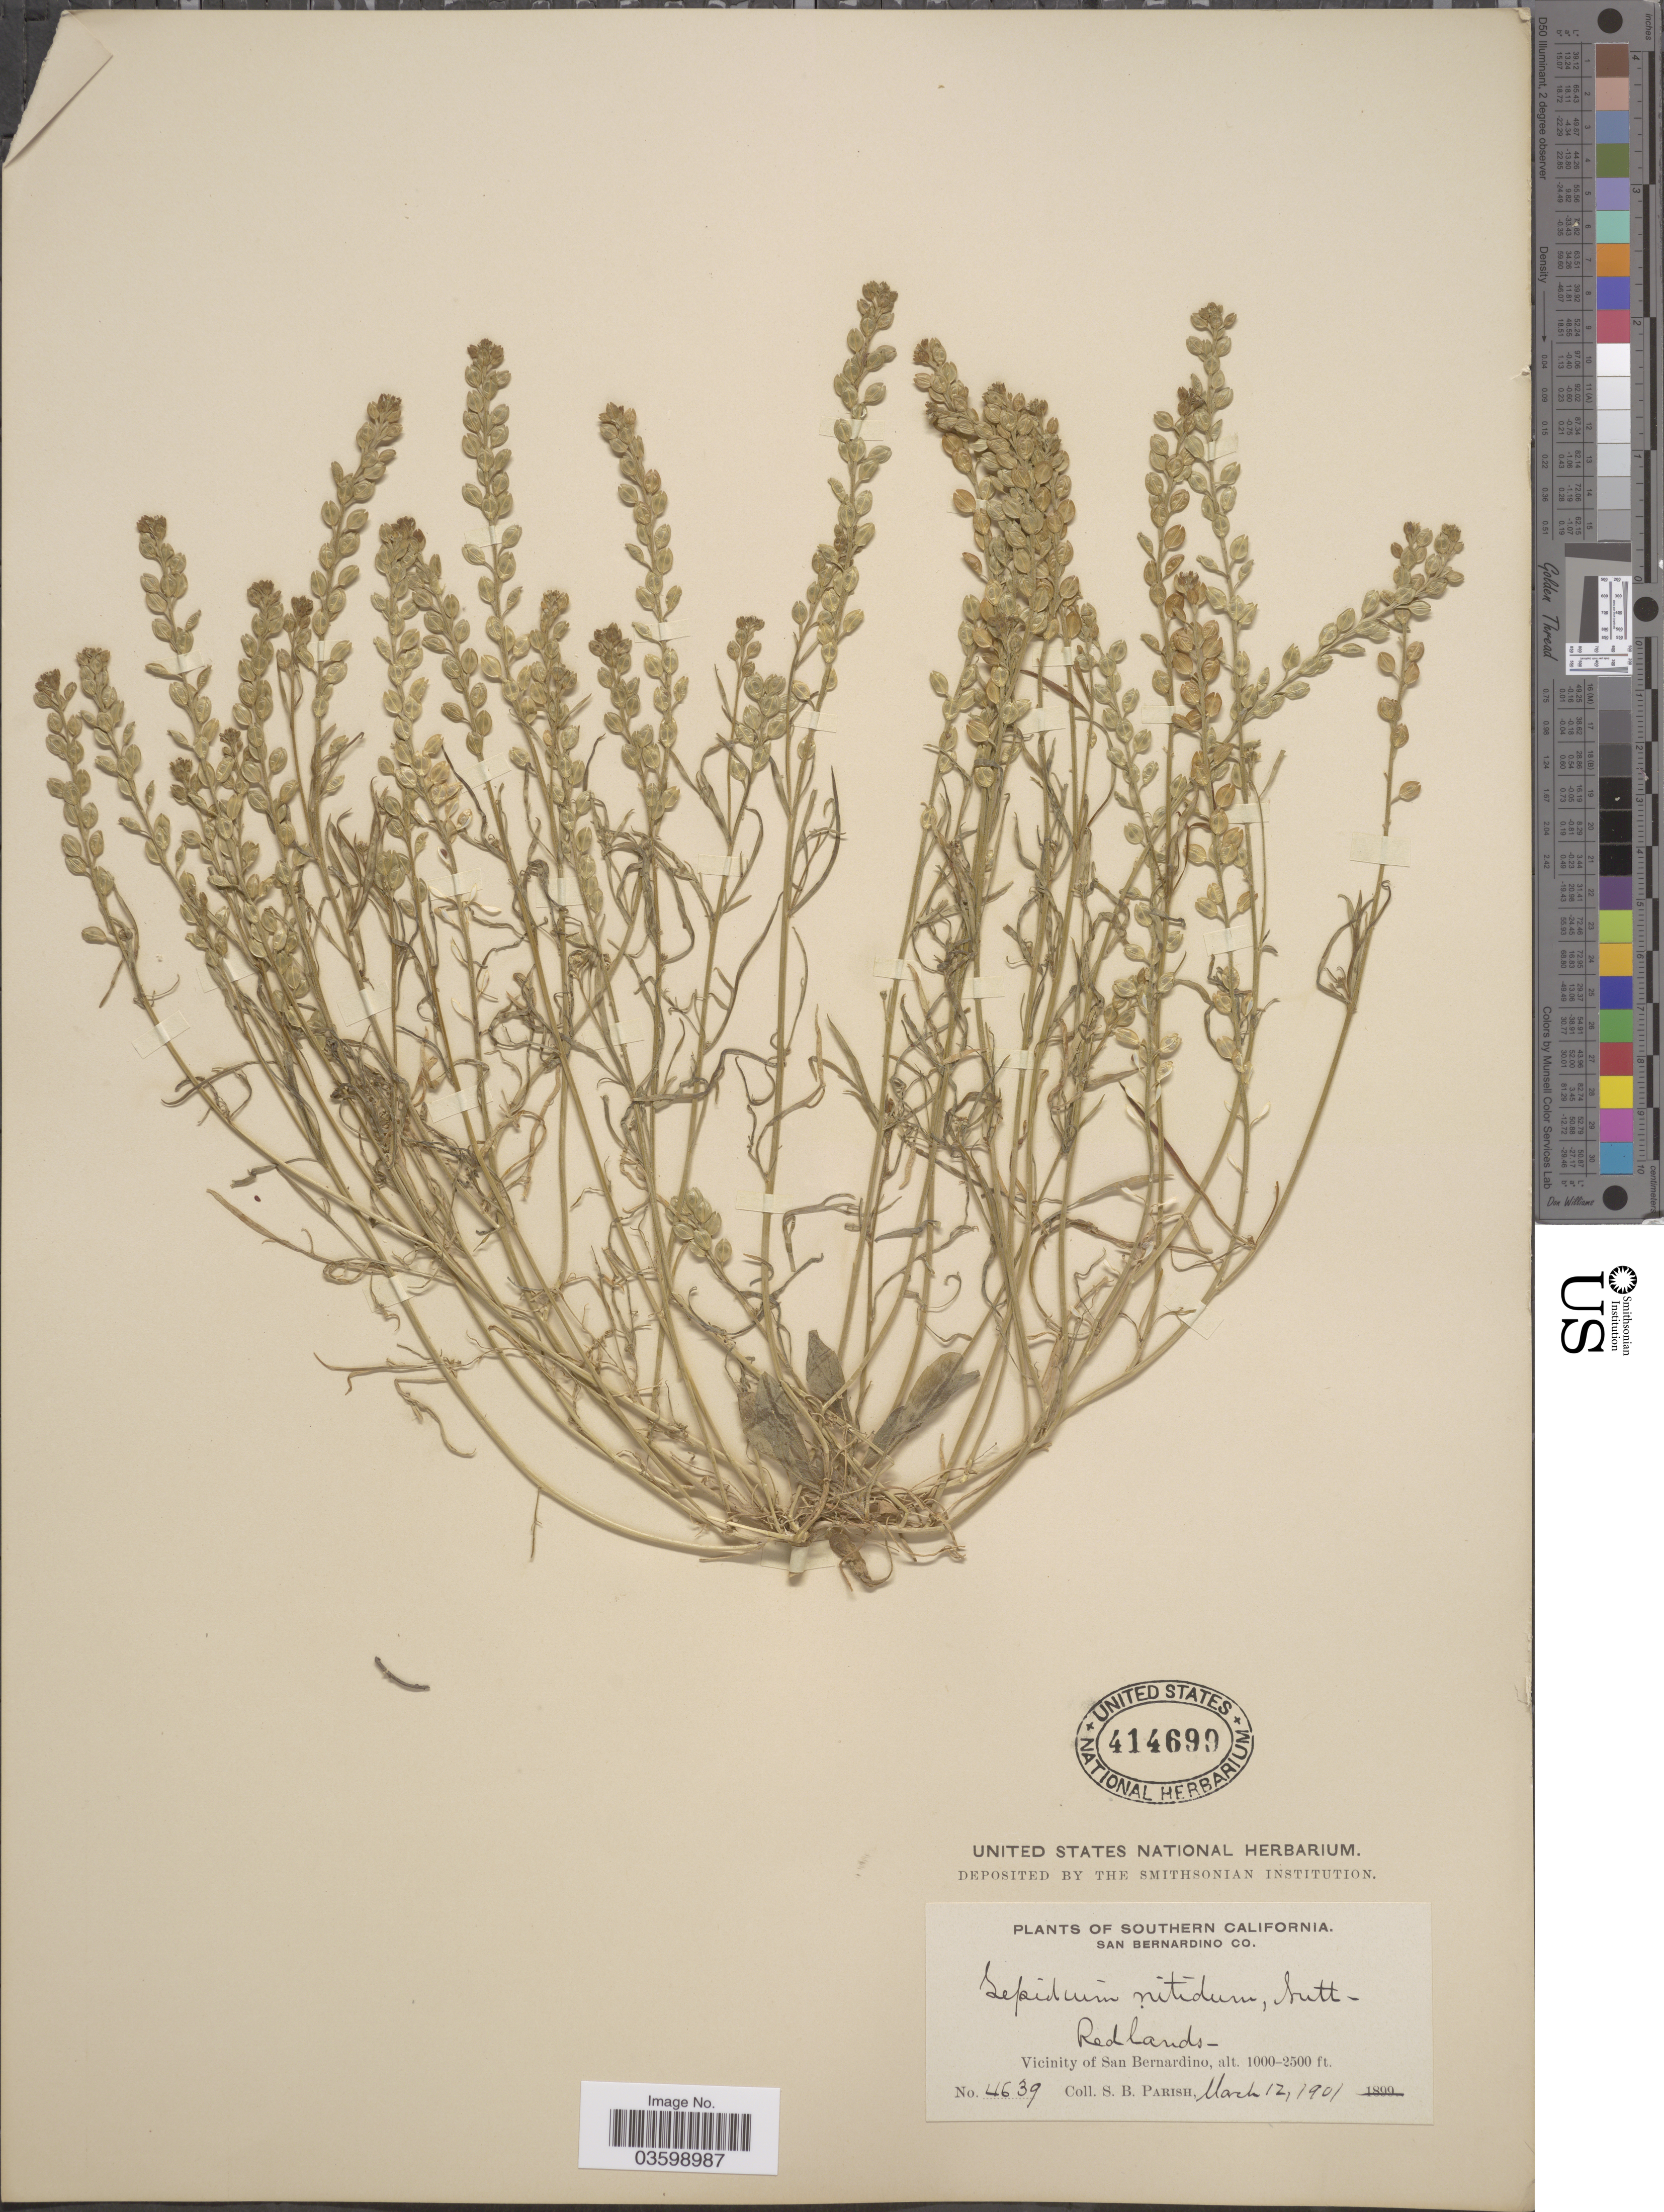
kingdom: Plantae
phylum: Tracheophyta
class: Magnoliopsida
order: Brassicales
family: Brassicaceae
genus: Lepidium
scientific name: Lepidium nitidum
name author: Nutt.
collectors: S. B. Parish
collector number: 4639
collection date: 1901-03-12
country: United States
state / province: California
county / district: San Bernardino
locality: Southern California. San Bernardino Co. Vicinity of San Bernardino.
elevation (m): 305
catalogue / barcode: US 414699